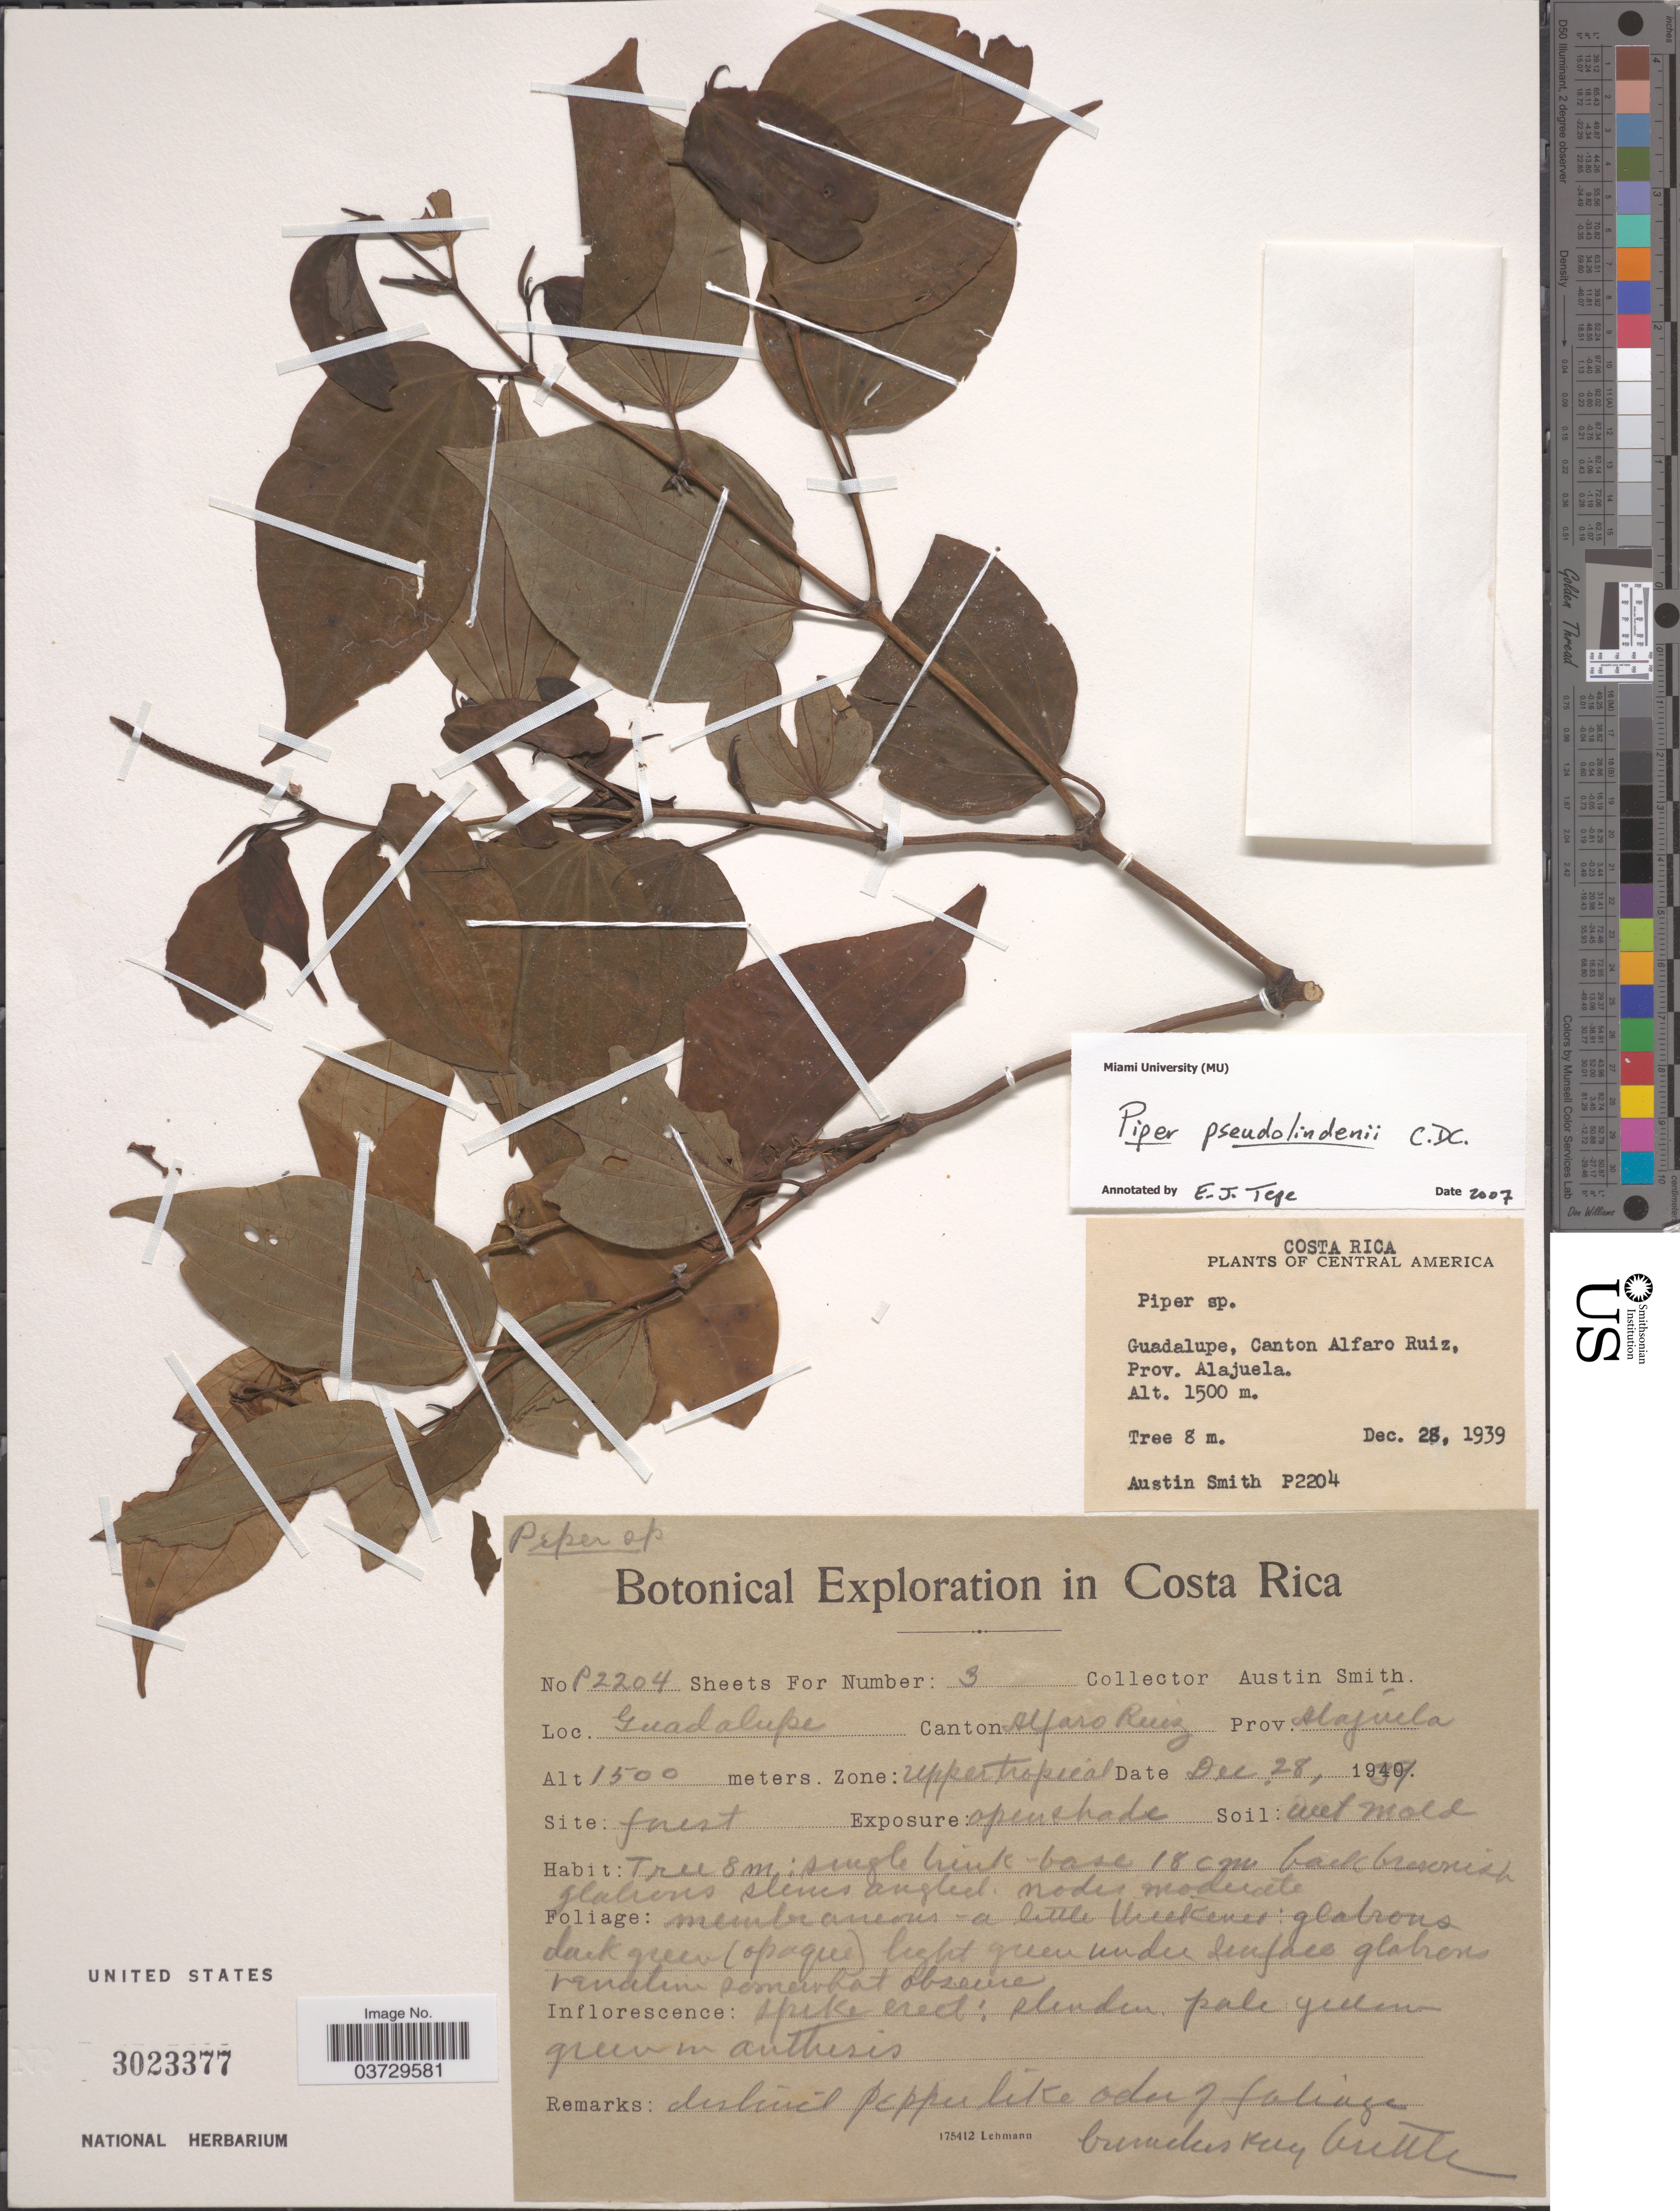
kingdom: Plantae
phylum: Tracheophyta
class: Magnoliopsida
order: Piperales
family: Piperaceae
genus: Piper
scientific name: Piper pseudolindenii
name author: C. DC.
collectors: Aust P. Smith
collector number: P2204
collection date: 1939-12-28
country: Costa Rica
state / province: Alajuela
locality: Guadalupe, Canton Alfaro Ruiz.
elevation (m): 1500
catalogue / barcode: US 3023377